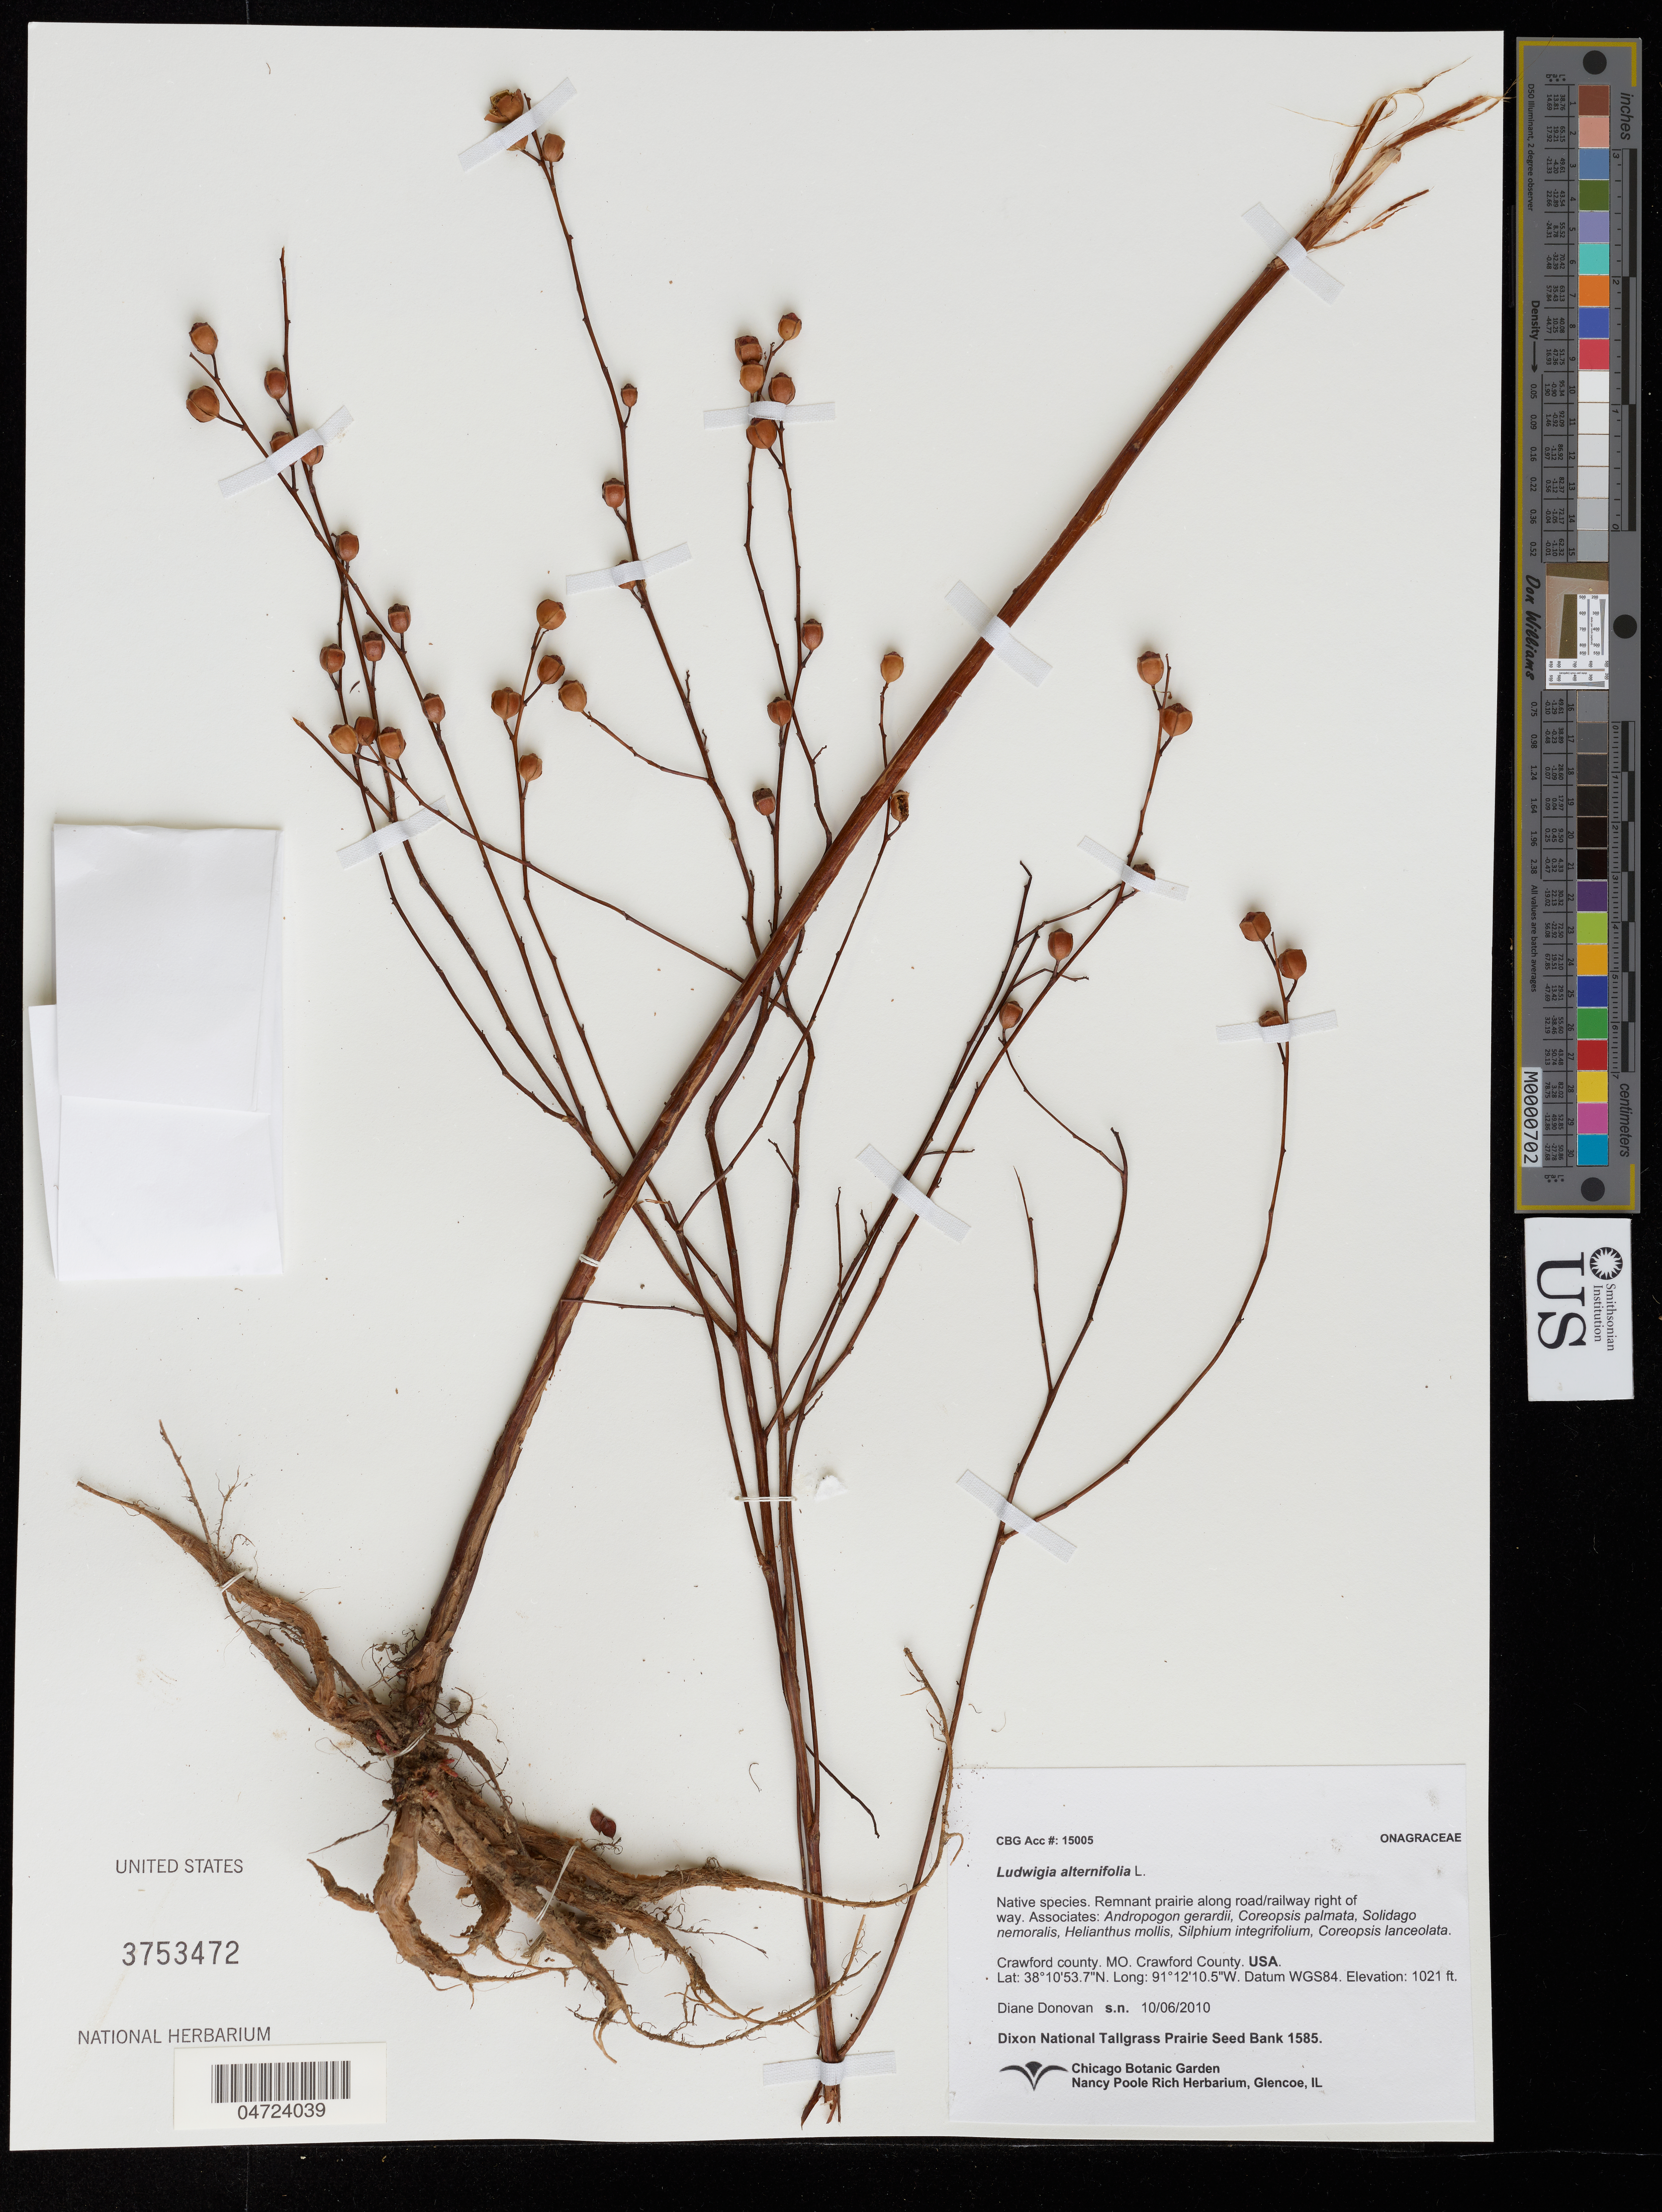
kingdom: Plantae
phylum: Tracheophyta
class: Magnoliopsida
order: Myrtales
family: Onagraceae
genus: Ludwigia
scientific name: Ludwigia alternifolia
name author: L.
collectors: D. Donovan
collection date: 2010-10-06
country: United States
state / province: Missouri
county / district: Crawford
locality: Crawford county. MO. Crawford County.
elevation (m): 311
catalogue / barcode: US 3753472